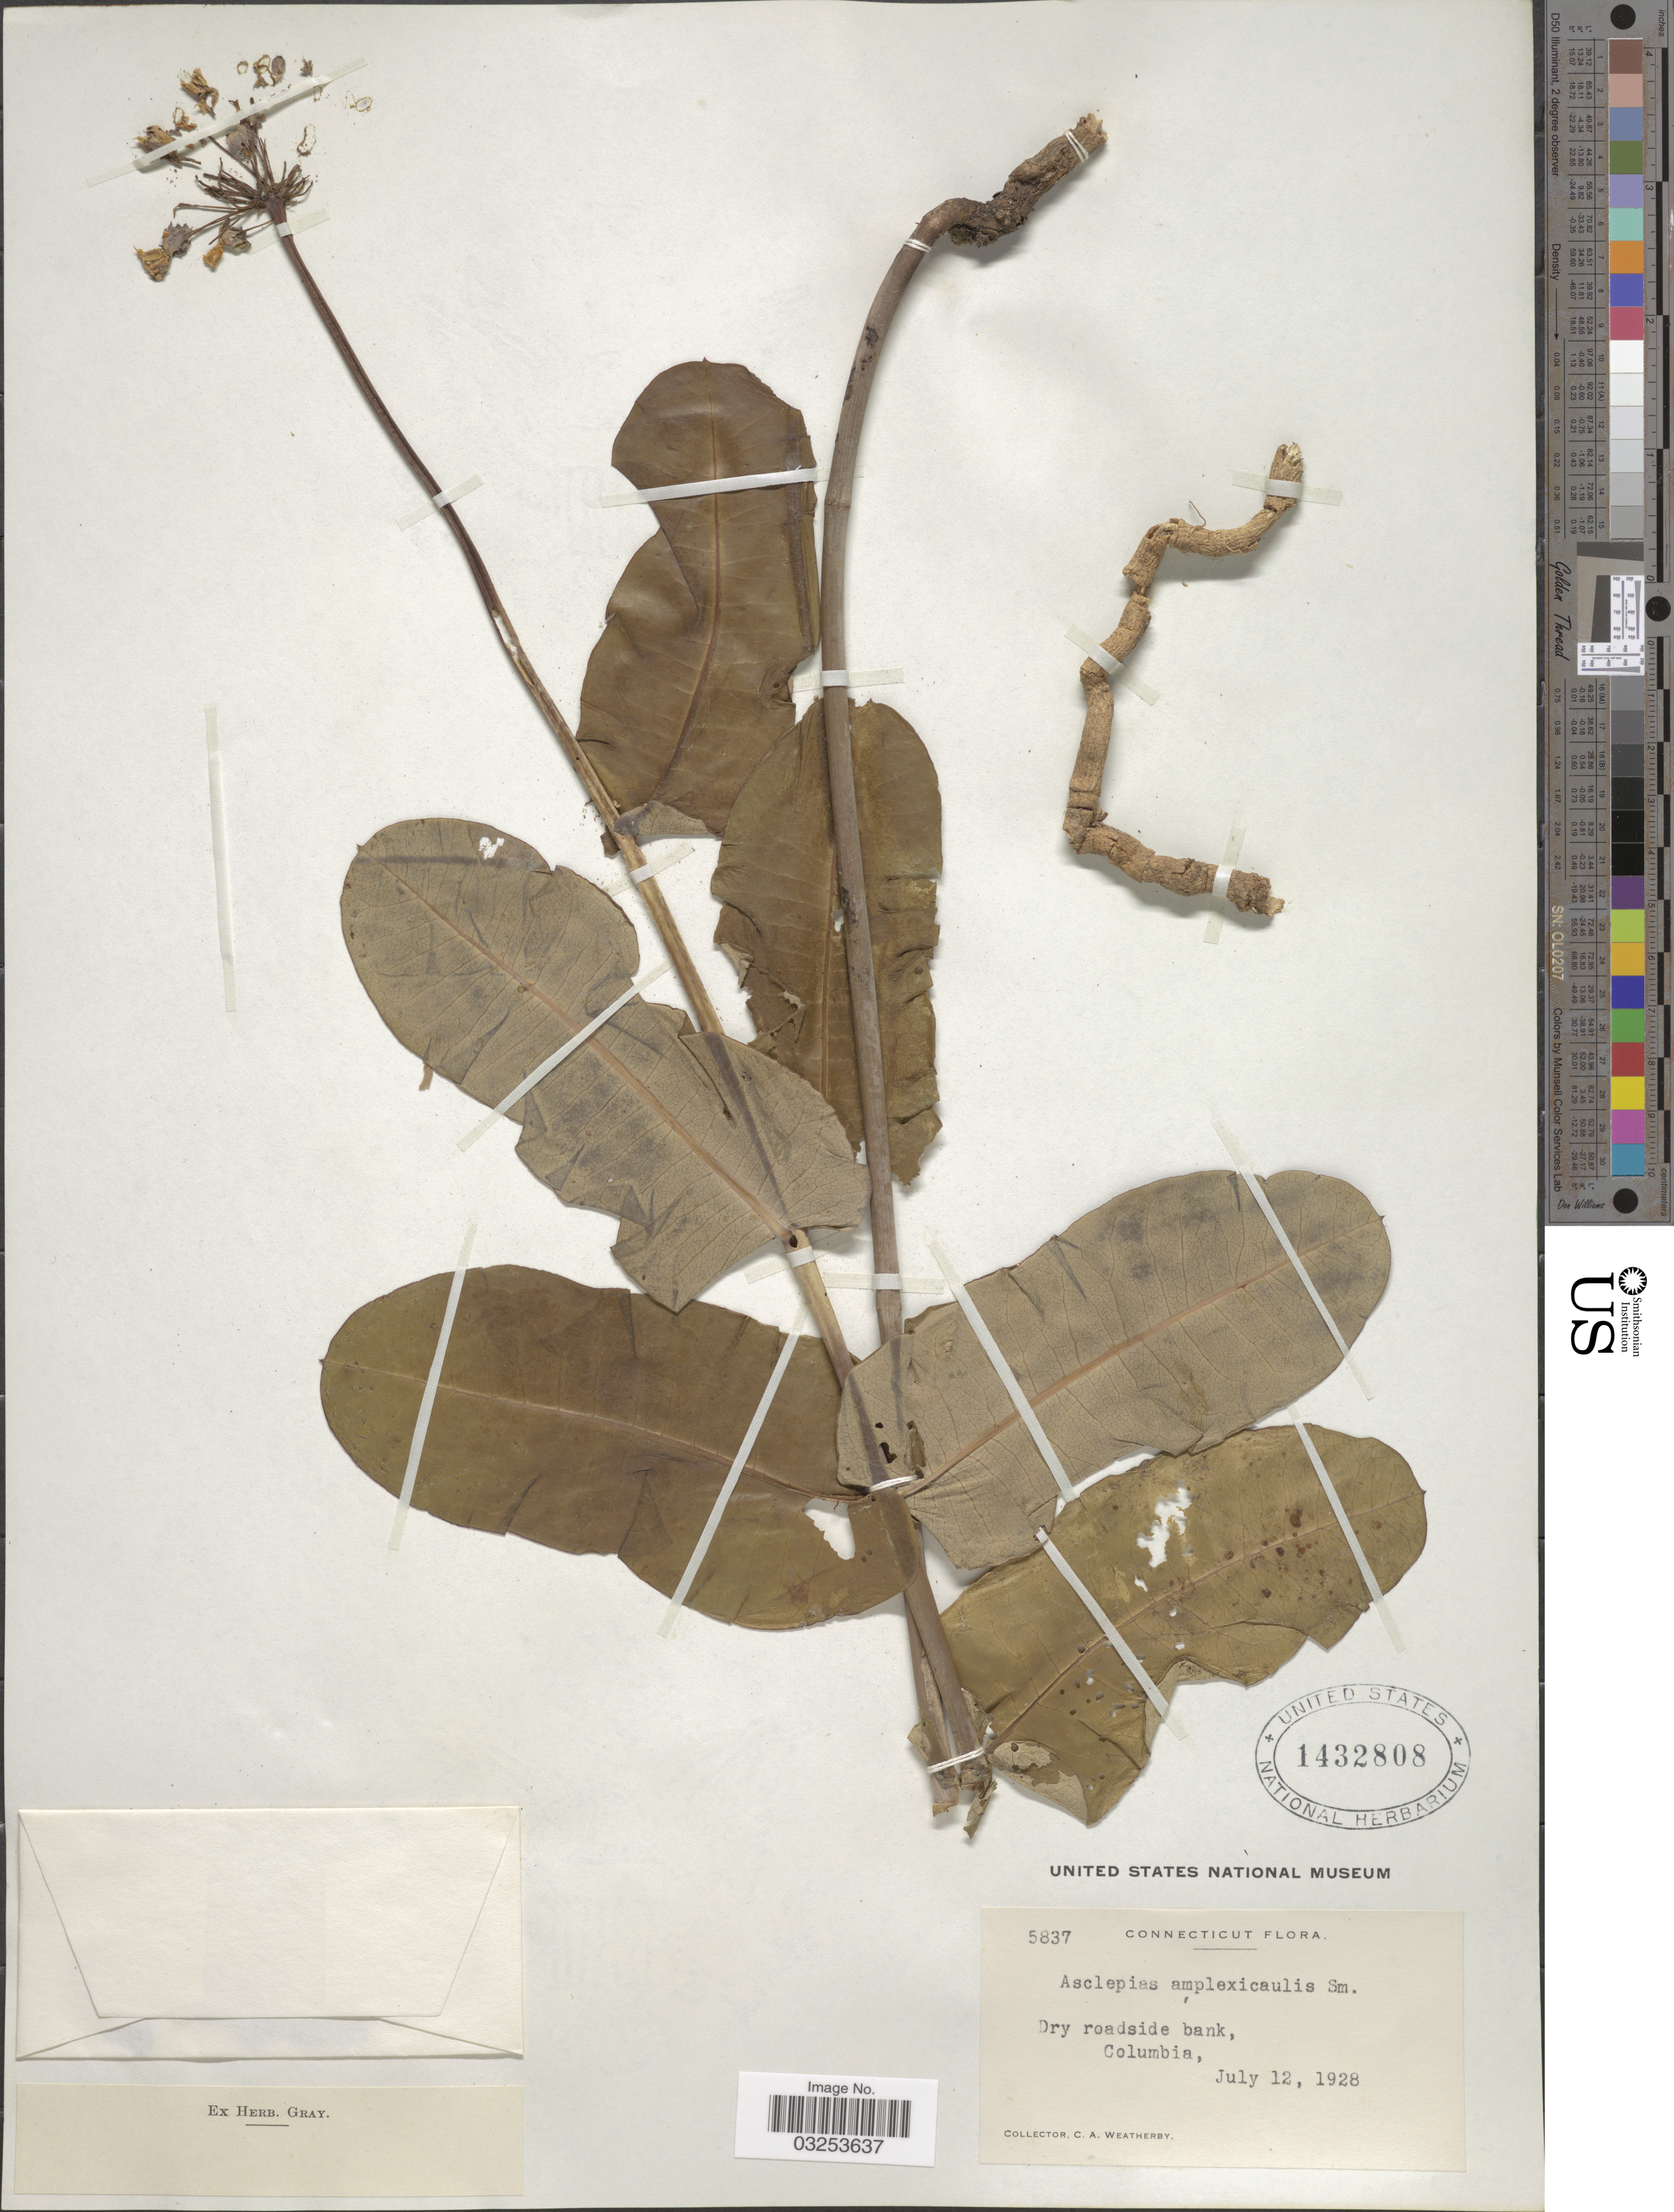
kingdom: Plantae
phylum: Tracheophyta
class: Magnoliopsida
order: Gentianales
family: Apocynaceae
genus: Asclepias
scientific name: Asclepias amplexicaulis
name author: J. Small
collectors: C. A. Weatherby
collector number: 5837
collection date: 1928-07-12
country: United States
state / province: Connecticut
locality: Columbia.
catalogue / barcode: US 1432808